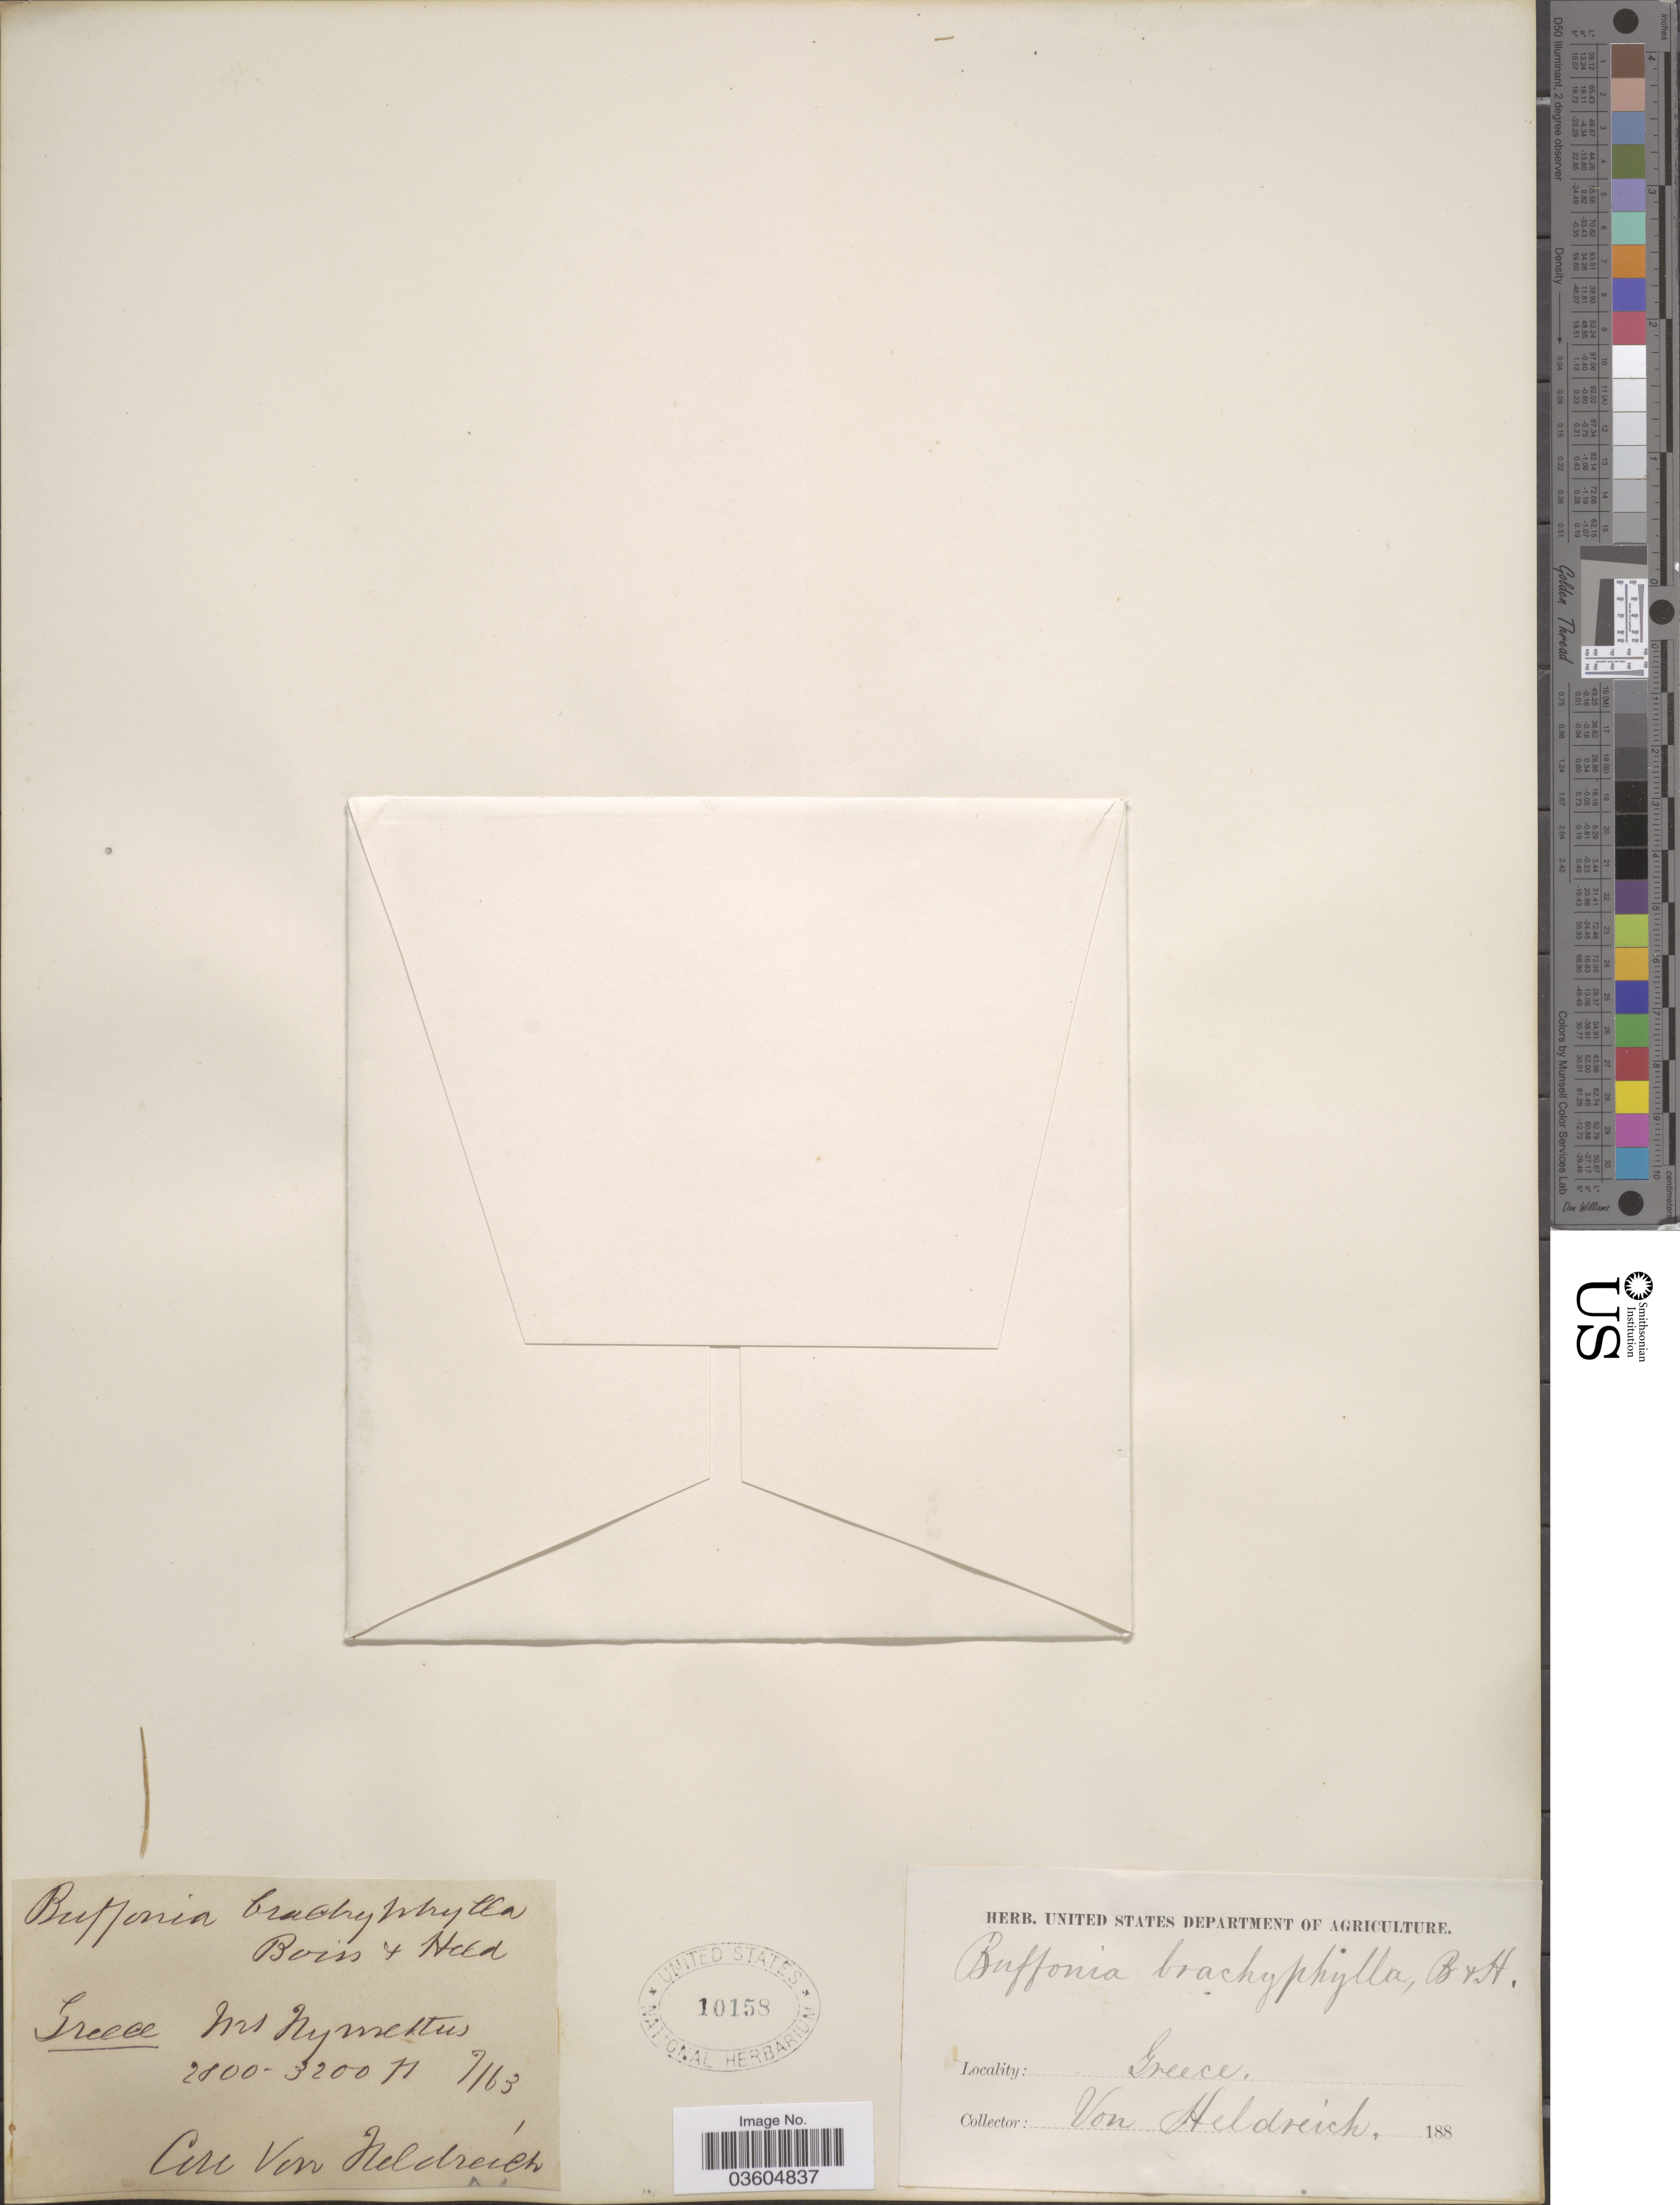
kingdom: Plantae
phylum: Tracheophyta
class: Magnoliopsida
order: Caryophyllales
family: Caryophyllaceae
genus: Bufonia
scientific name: Bufonia brachyphylla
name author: Boiss. & Heldr.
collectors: Heldreich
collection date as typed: Transcribed d/m/y: /7/63; t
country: Greece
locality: Mt. Hymettus.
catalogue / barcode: US 10158